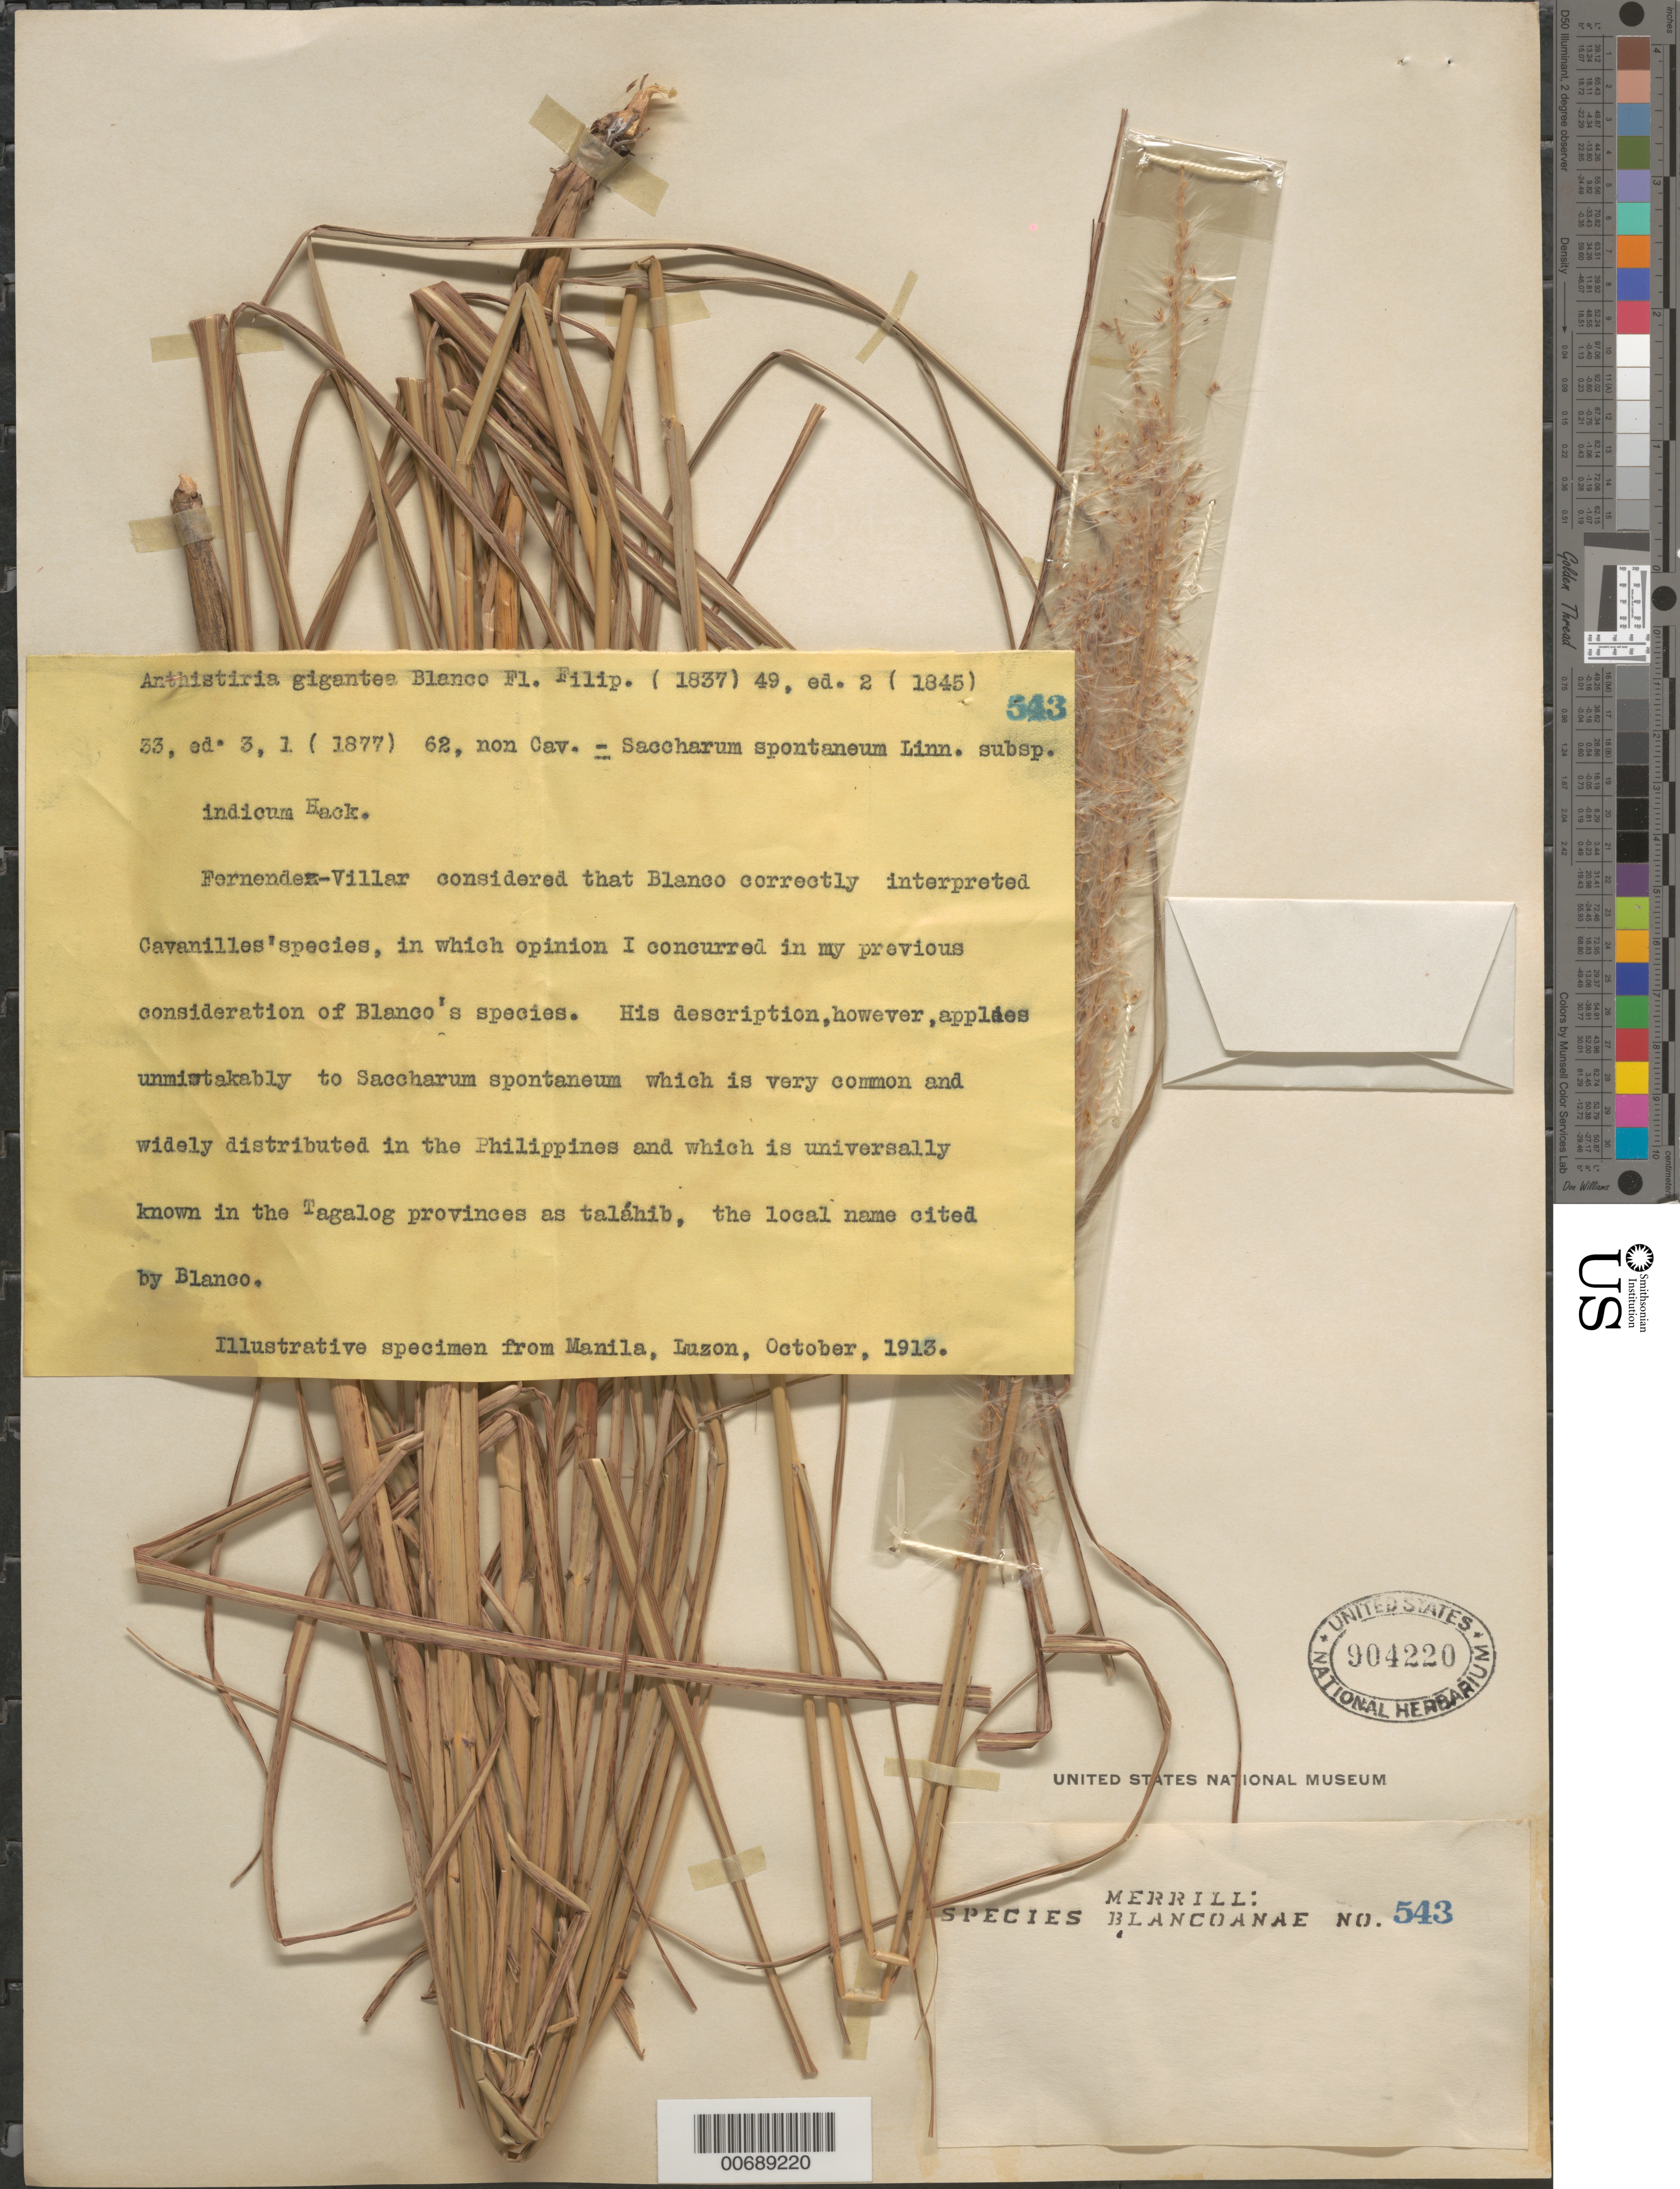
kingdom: Plantae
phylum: Tracheophyta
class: Liliopsida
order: Poales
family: Poaceae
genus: Saccharum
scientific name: Saccharum spontaneum subsp. indicum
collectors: E. D. Merrill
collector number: Sp. Blancoan. 0543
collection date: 1913-10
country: Philippines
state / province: National Capital Region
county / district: Manila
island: Luzon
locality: Manila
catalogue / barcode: US 904220